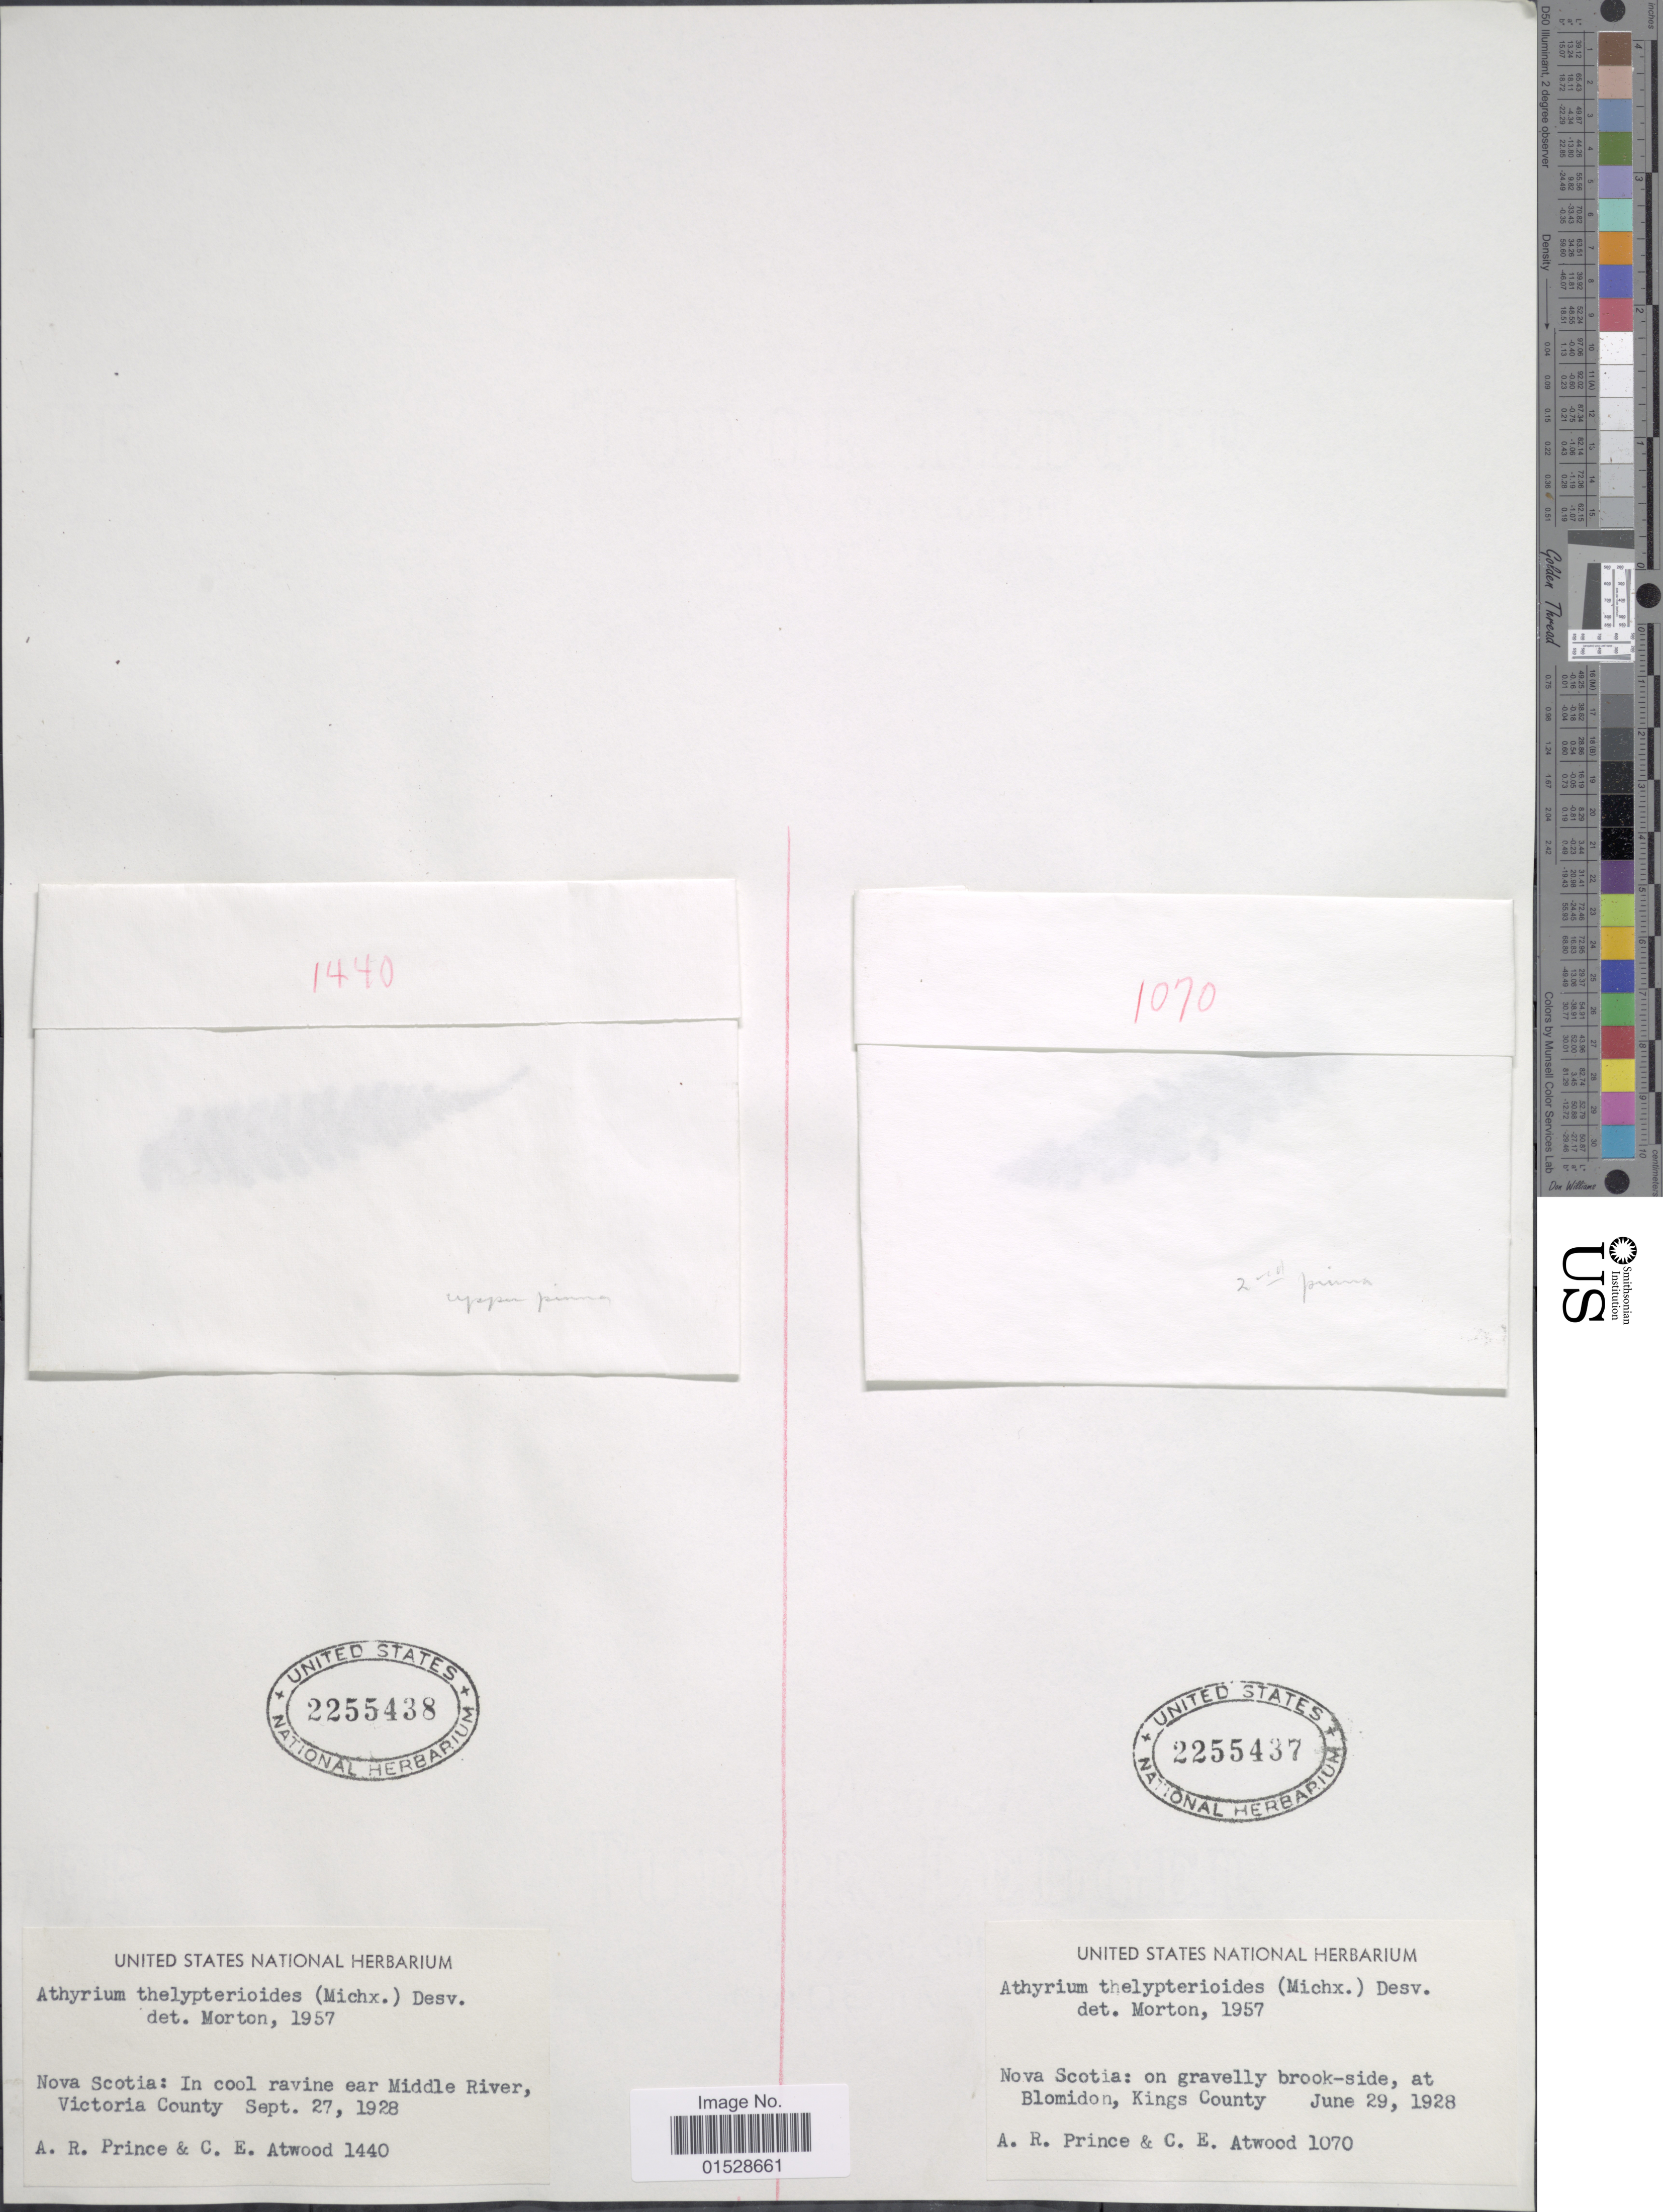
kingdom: Plantae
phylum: Tracheophyta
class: Polypodiopsida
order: Polypodiales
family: Athyriaceae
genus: Deparia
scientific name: Deparia acrostichoides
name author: (Sw.) M. Kato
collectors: A. Prince & C. Atwood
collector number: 1440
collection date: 1928-09-27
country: Canada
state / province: Nova Scotia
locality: Nova Scotia: in cool ravine near Middle River, Victoria County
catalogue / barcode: US 2255438